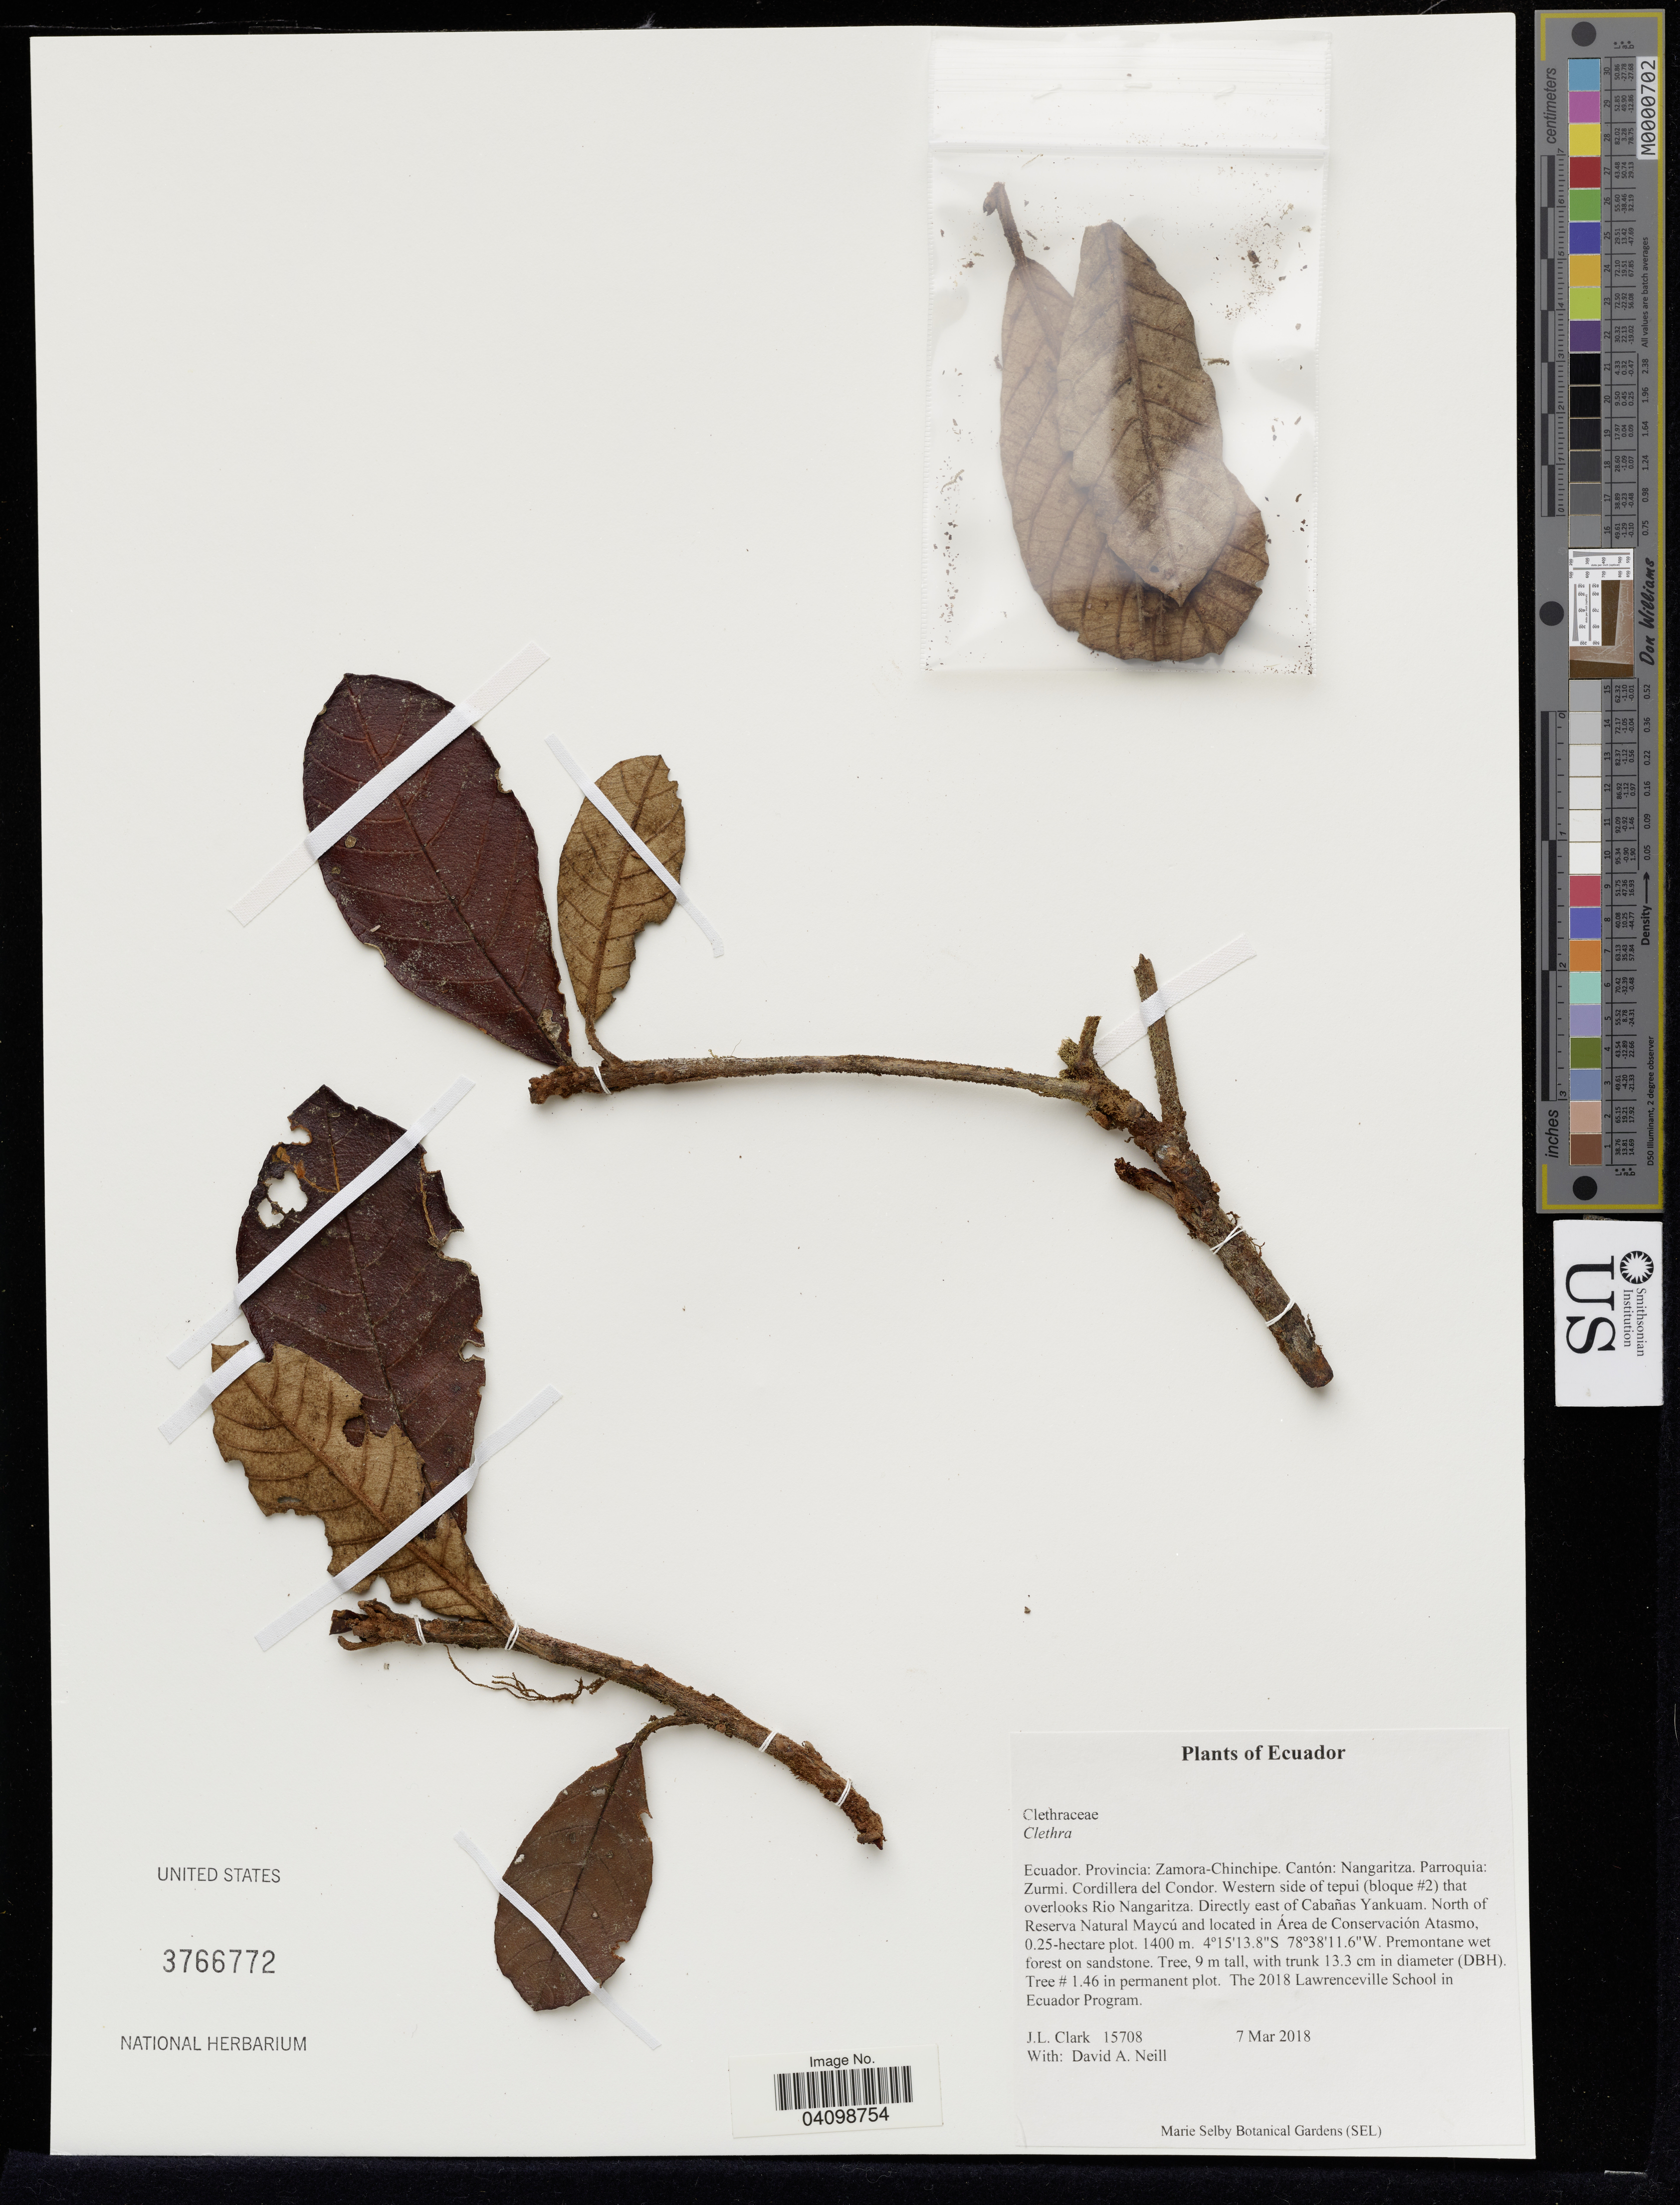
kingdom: Plantae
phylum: Tracheophyta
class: Magnoliopsida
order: Ericales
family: Clethraceae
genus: Clethra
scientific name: Clethra sp.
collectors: J. Clark & D. A. Neill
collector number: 15708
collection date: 2018-03-07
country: Ecuador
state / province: Zamora-Chinchipe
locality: Cantón: Nangaritza. Parroquia: Zurmi. Cordillera del Condor. Western side of tepui (bloque #2) that overlooks Rio Nangaritza. Directly east of Cabañas Yankuam. North of Reserva Natural Maycú and located in Área de Conservación Atasmo, 0.25-hectare plot.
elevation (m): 1400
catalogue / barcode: US 3766772